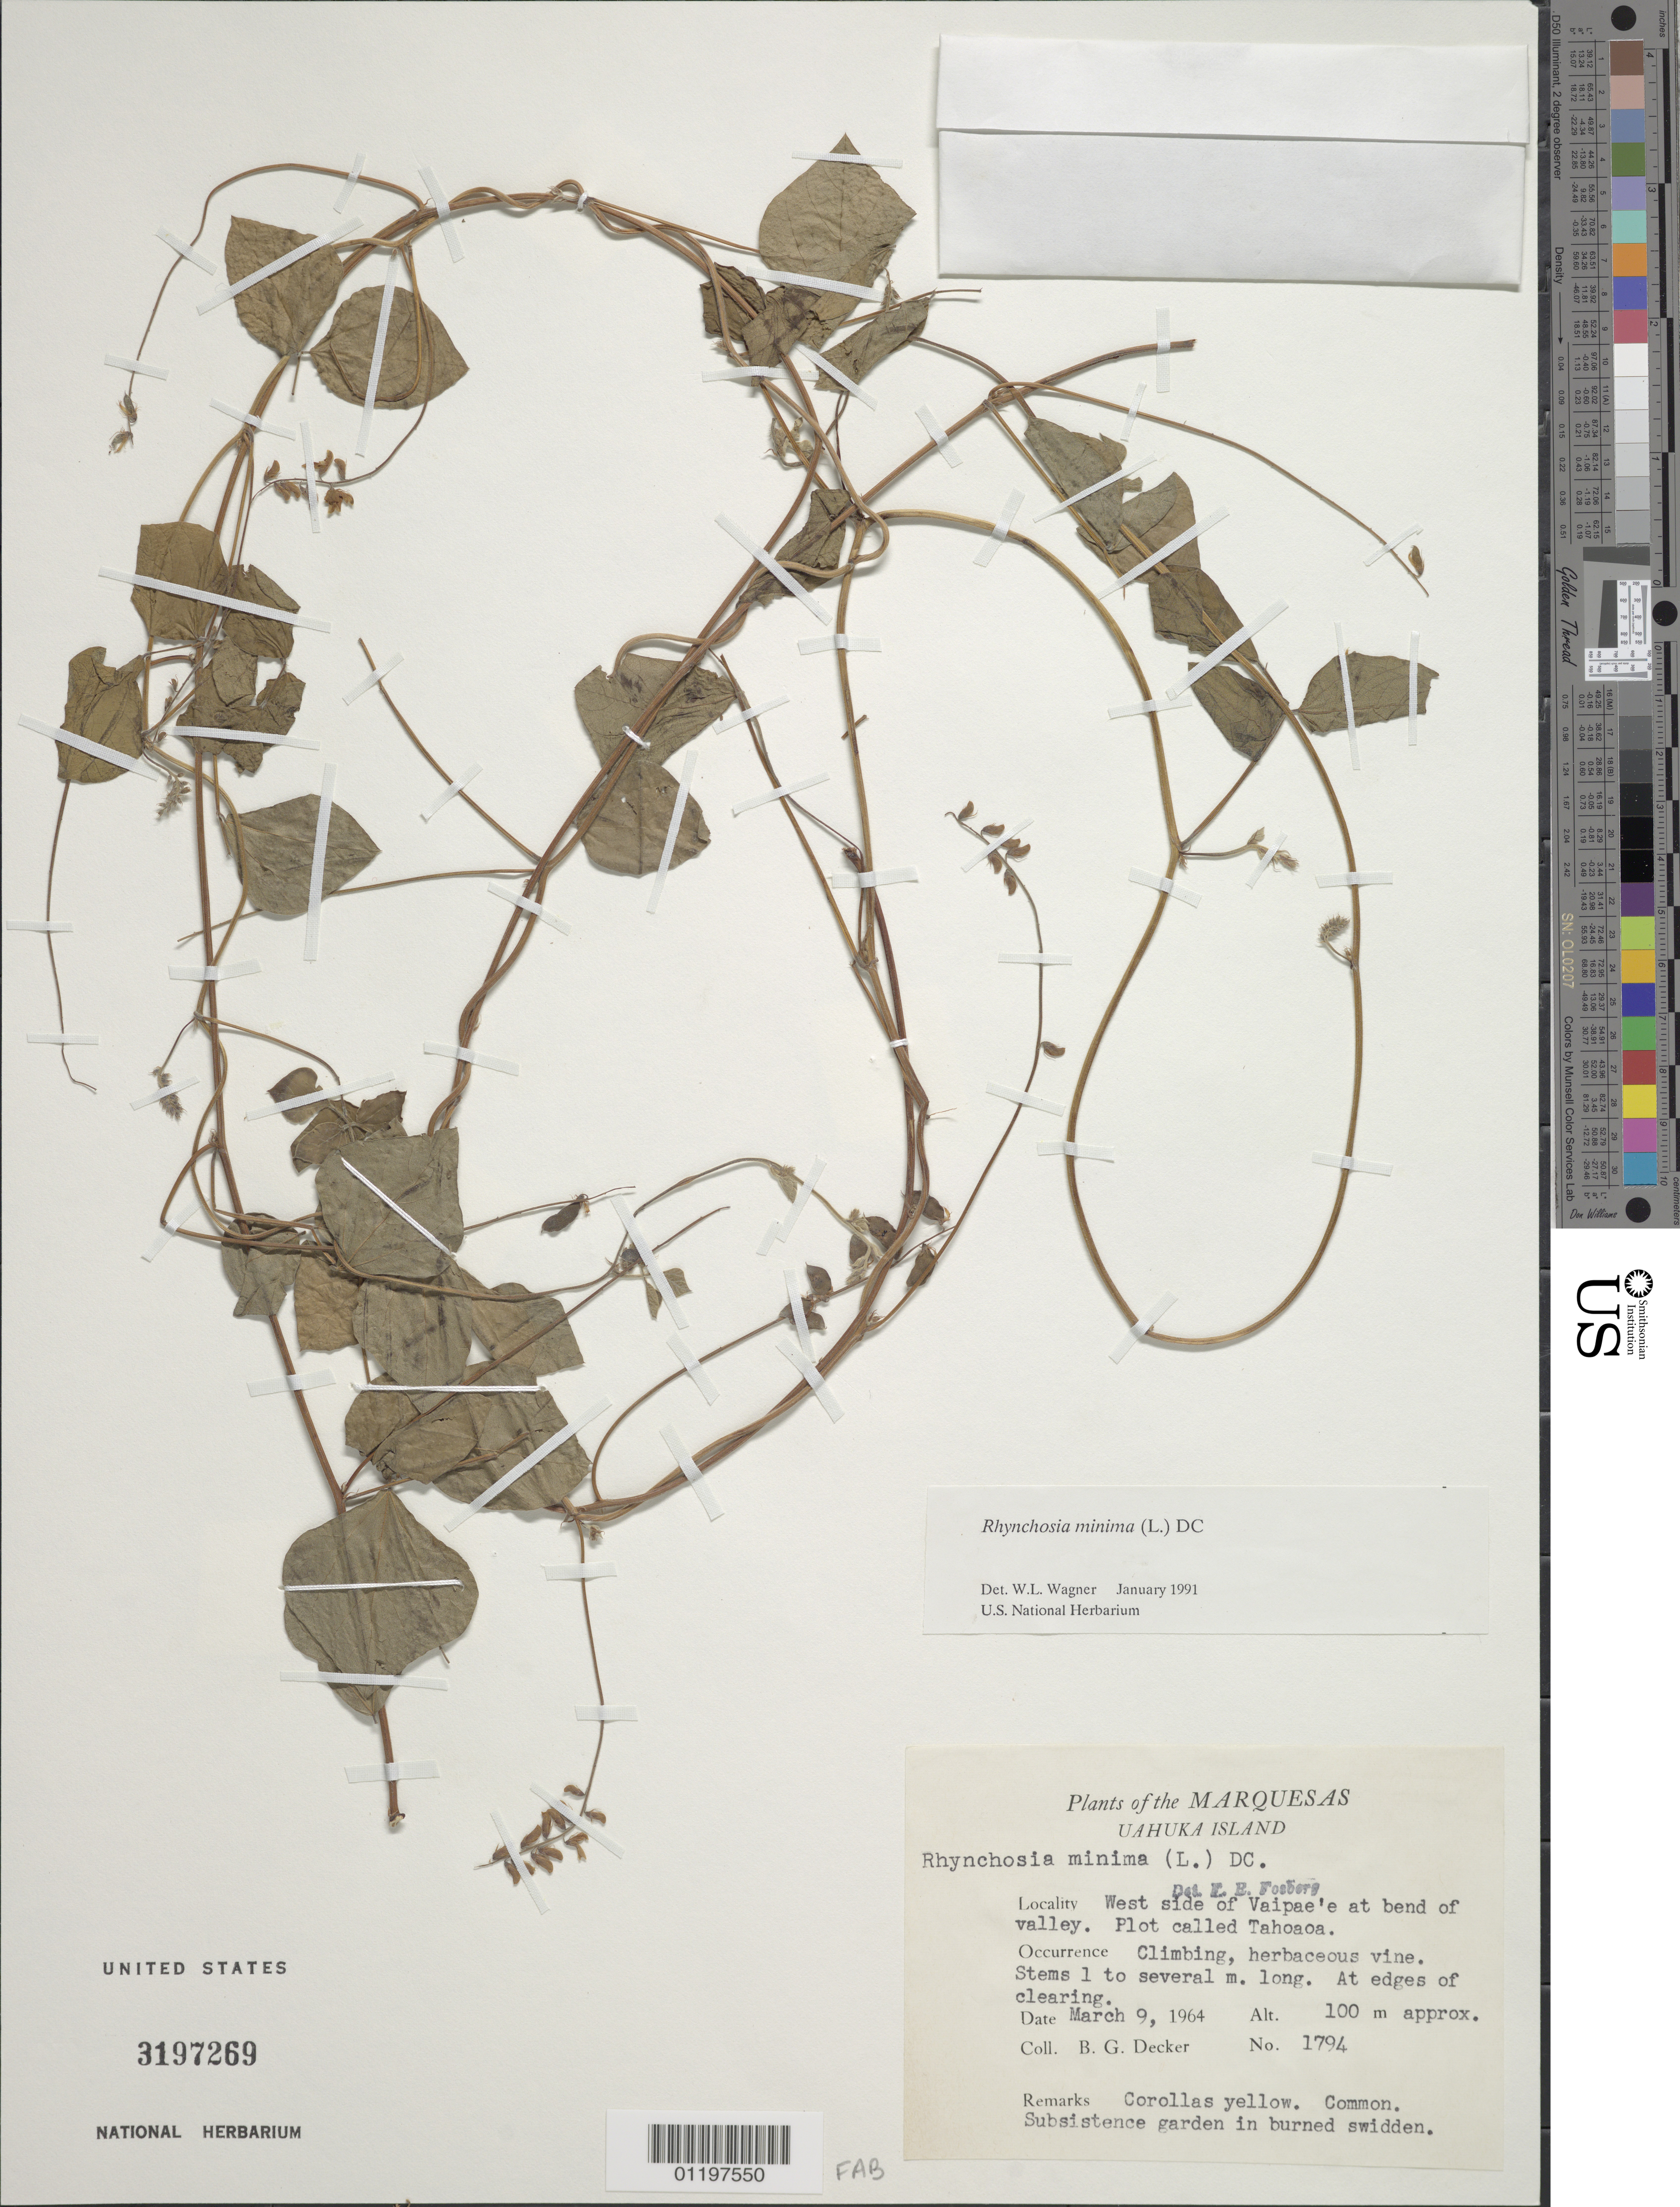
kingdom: Plantae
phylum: Tracheophyta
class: Magnoliopsida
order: Fabales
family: Fabaceae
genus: Rhynchosia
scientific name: Rhynchosia minima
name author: (L.) DC.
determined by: Wagner, W. L., (BOT), Smithsonian Institution - National Museum of Natural History (UNITED STATES)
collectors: B. G. Decker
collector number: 1794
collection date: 1964-03-09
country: French Polynesia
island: Ua Huka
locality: W side of Vaipae'e at bend of valley, plot called Tahoaoa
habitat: Common. Subsistence garden in burned swidden, at edges of clearing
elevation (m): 100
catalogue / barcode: US 3197269